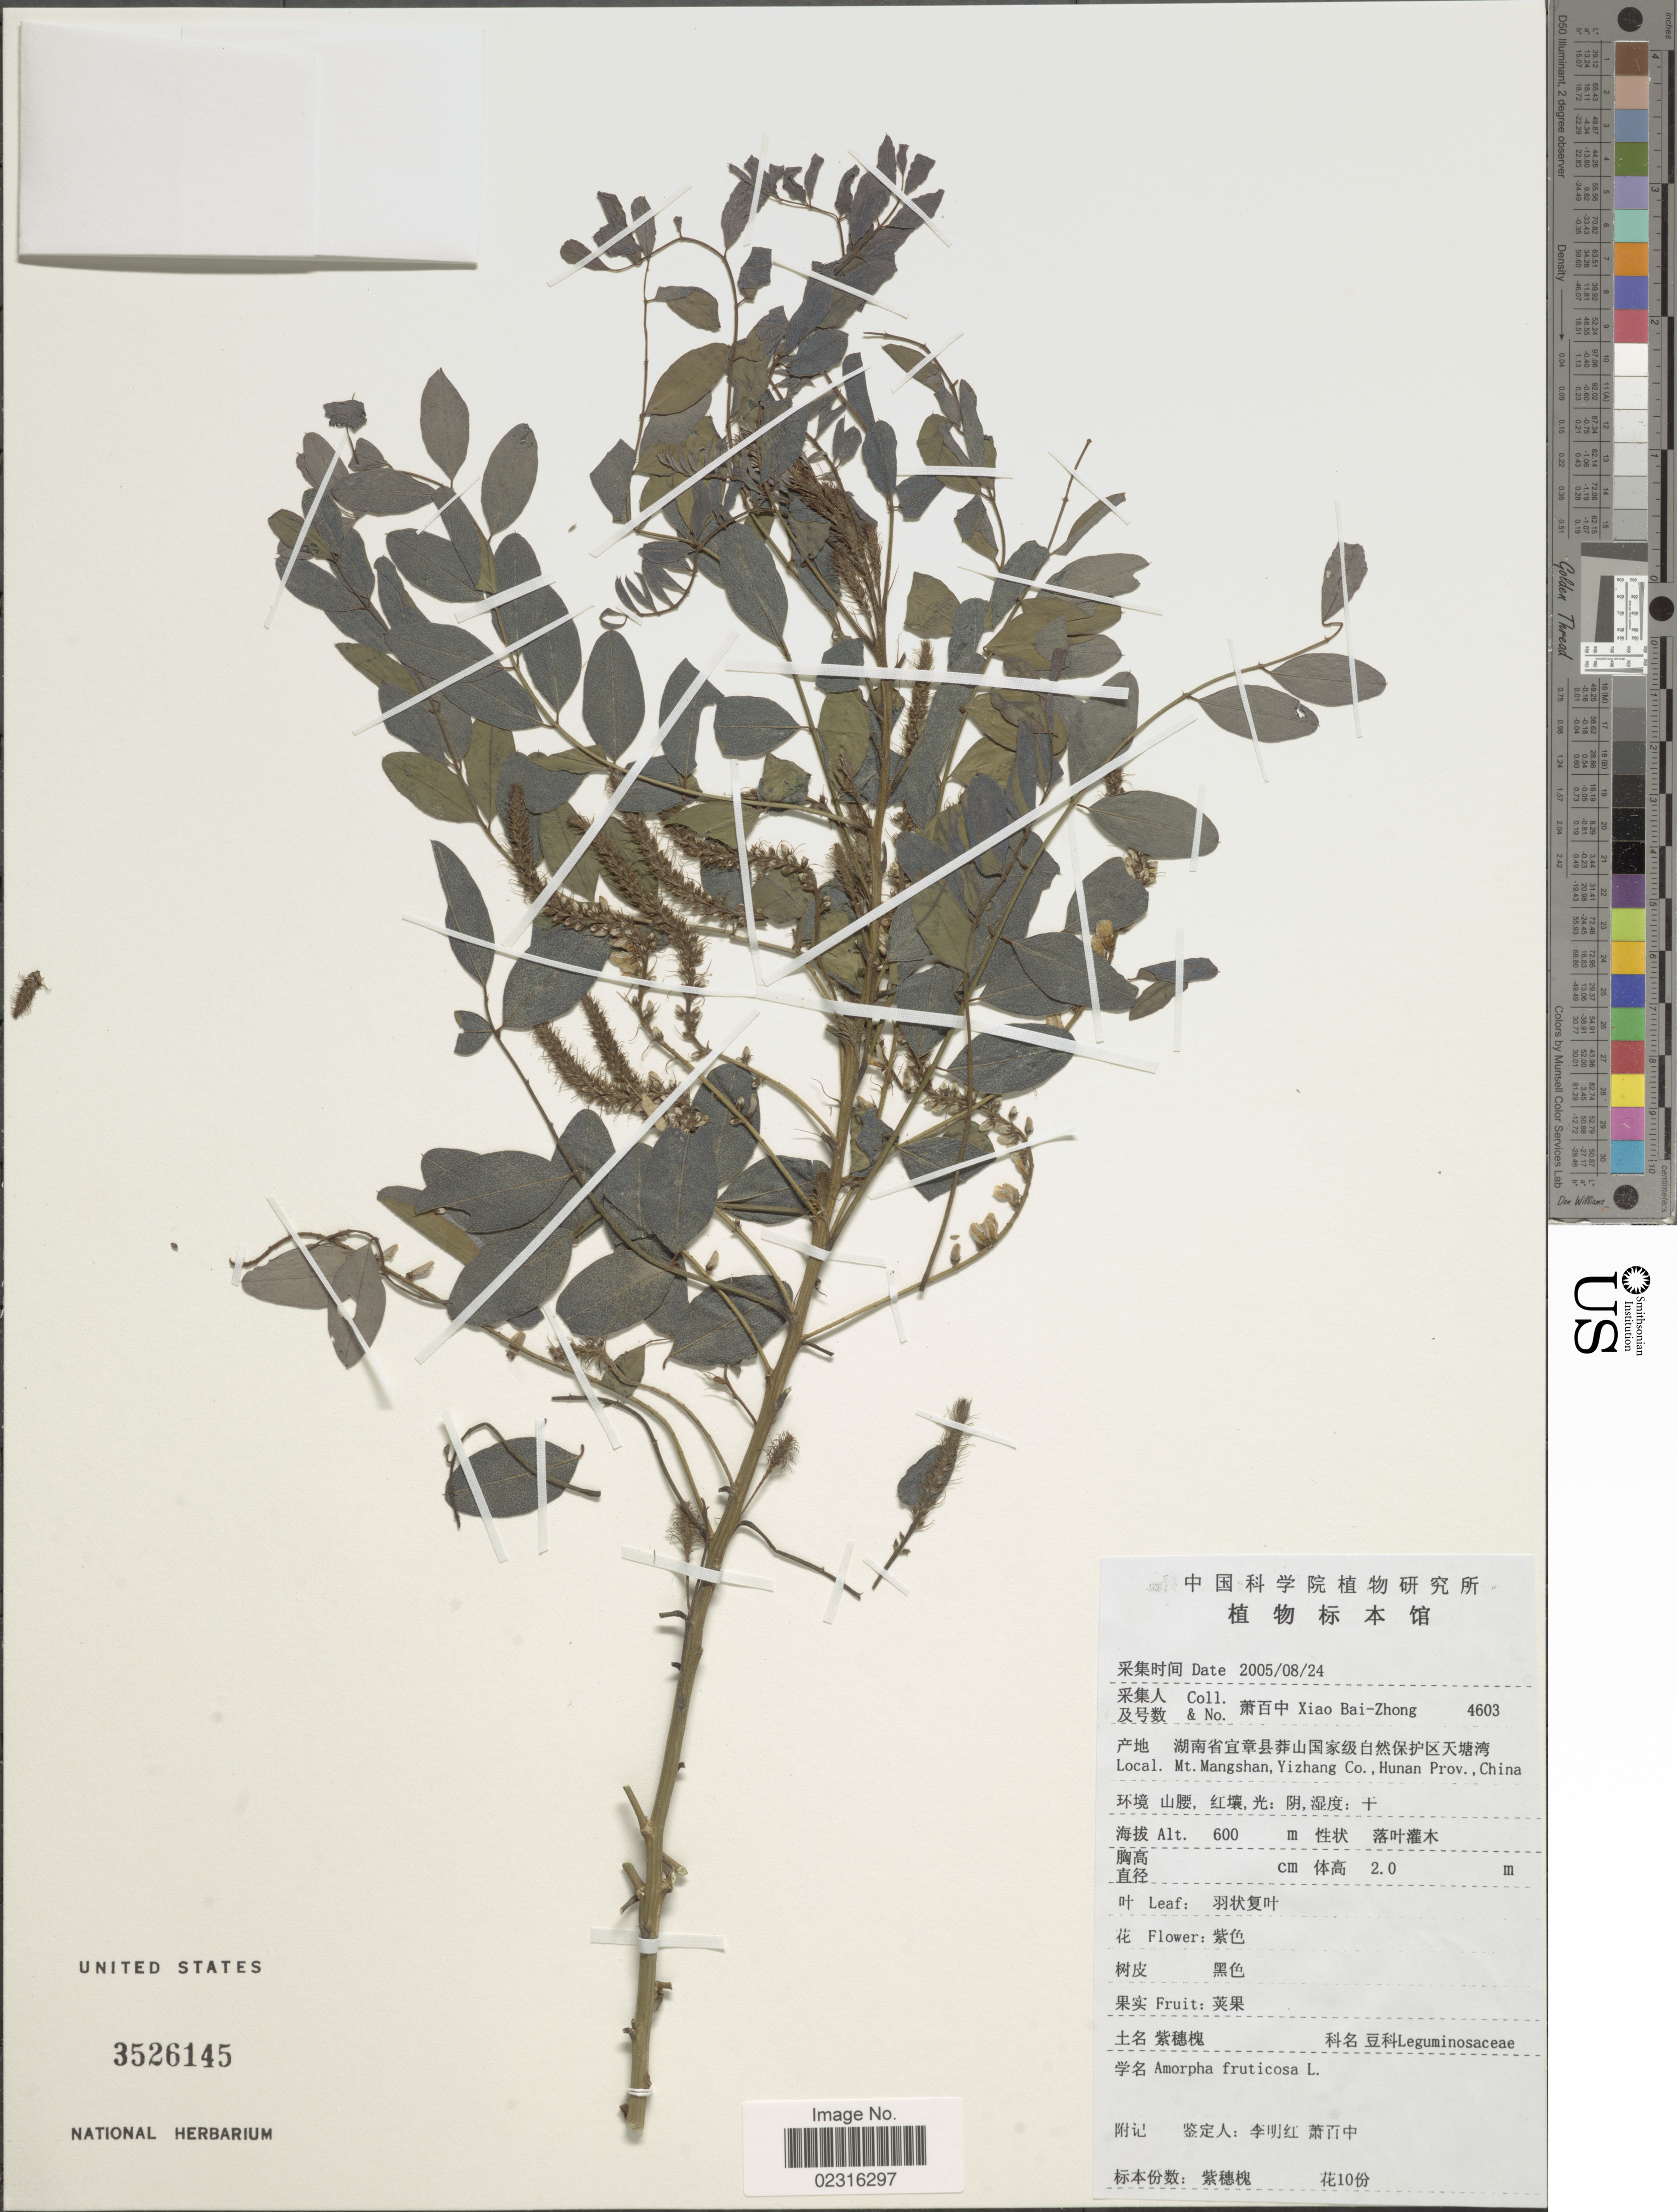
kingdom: Plantae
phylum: Tracheophyta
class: Magnoliopsida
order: Fabales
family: Fabaceae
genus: Amorpha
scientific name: Amorpha fruticosa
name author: L.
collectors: B. Z. Xiao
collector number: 4603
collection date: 2005-08-24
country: China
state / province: Hunan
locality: Mt. Mangshan, Yizhang Co.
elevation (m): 600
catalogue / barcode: US 3526145